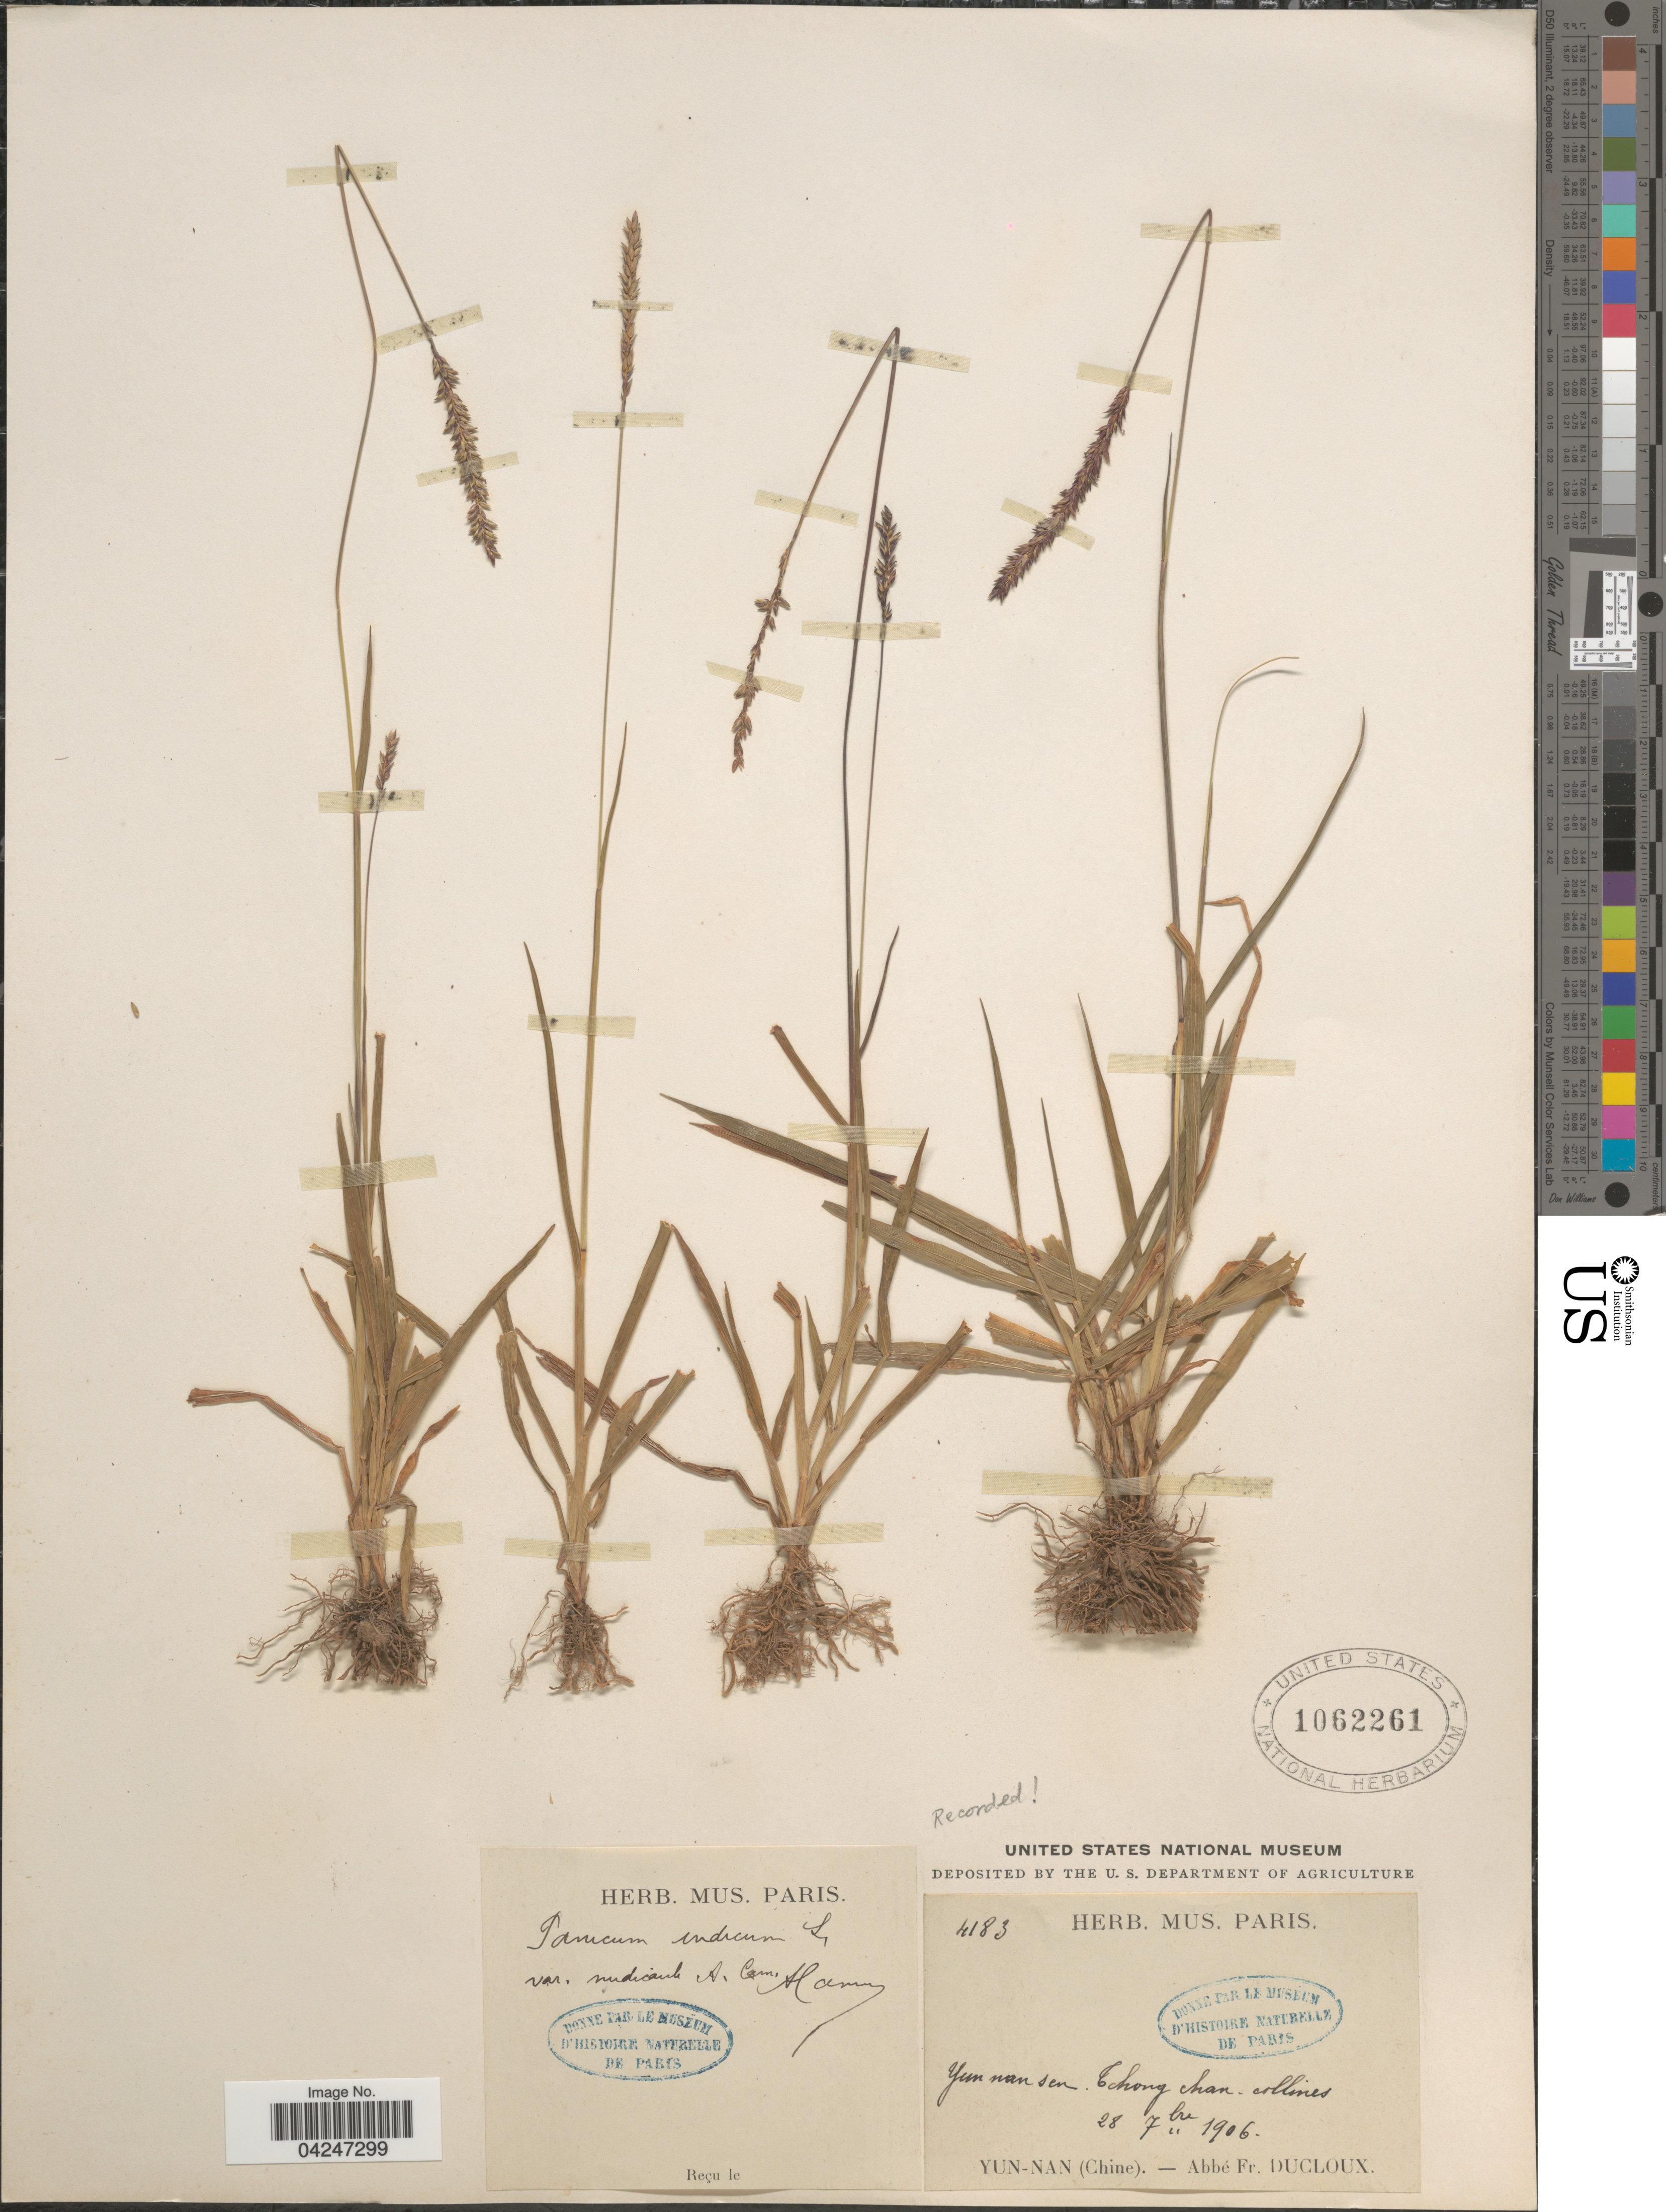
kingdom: Plantae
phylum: Tracheophyta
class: Liliopsida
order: Poales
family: Poaceae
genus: Sacciolepis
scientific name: Sacciolepis indica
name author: (L.) Chase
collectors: A. Ducloux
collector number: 4183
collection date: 1906-09-28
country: China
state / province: Yunnan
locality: Yun nan sen. Tchong chan-collines.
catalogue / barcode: US 1062261